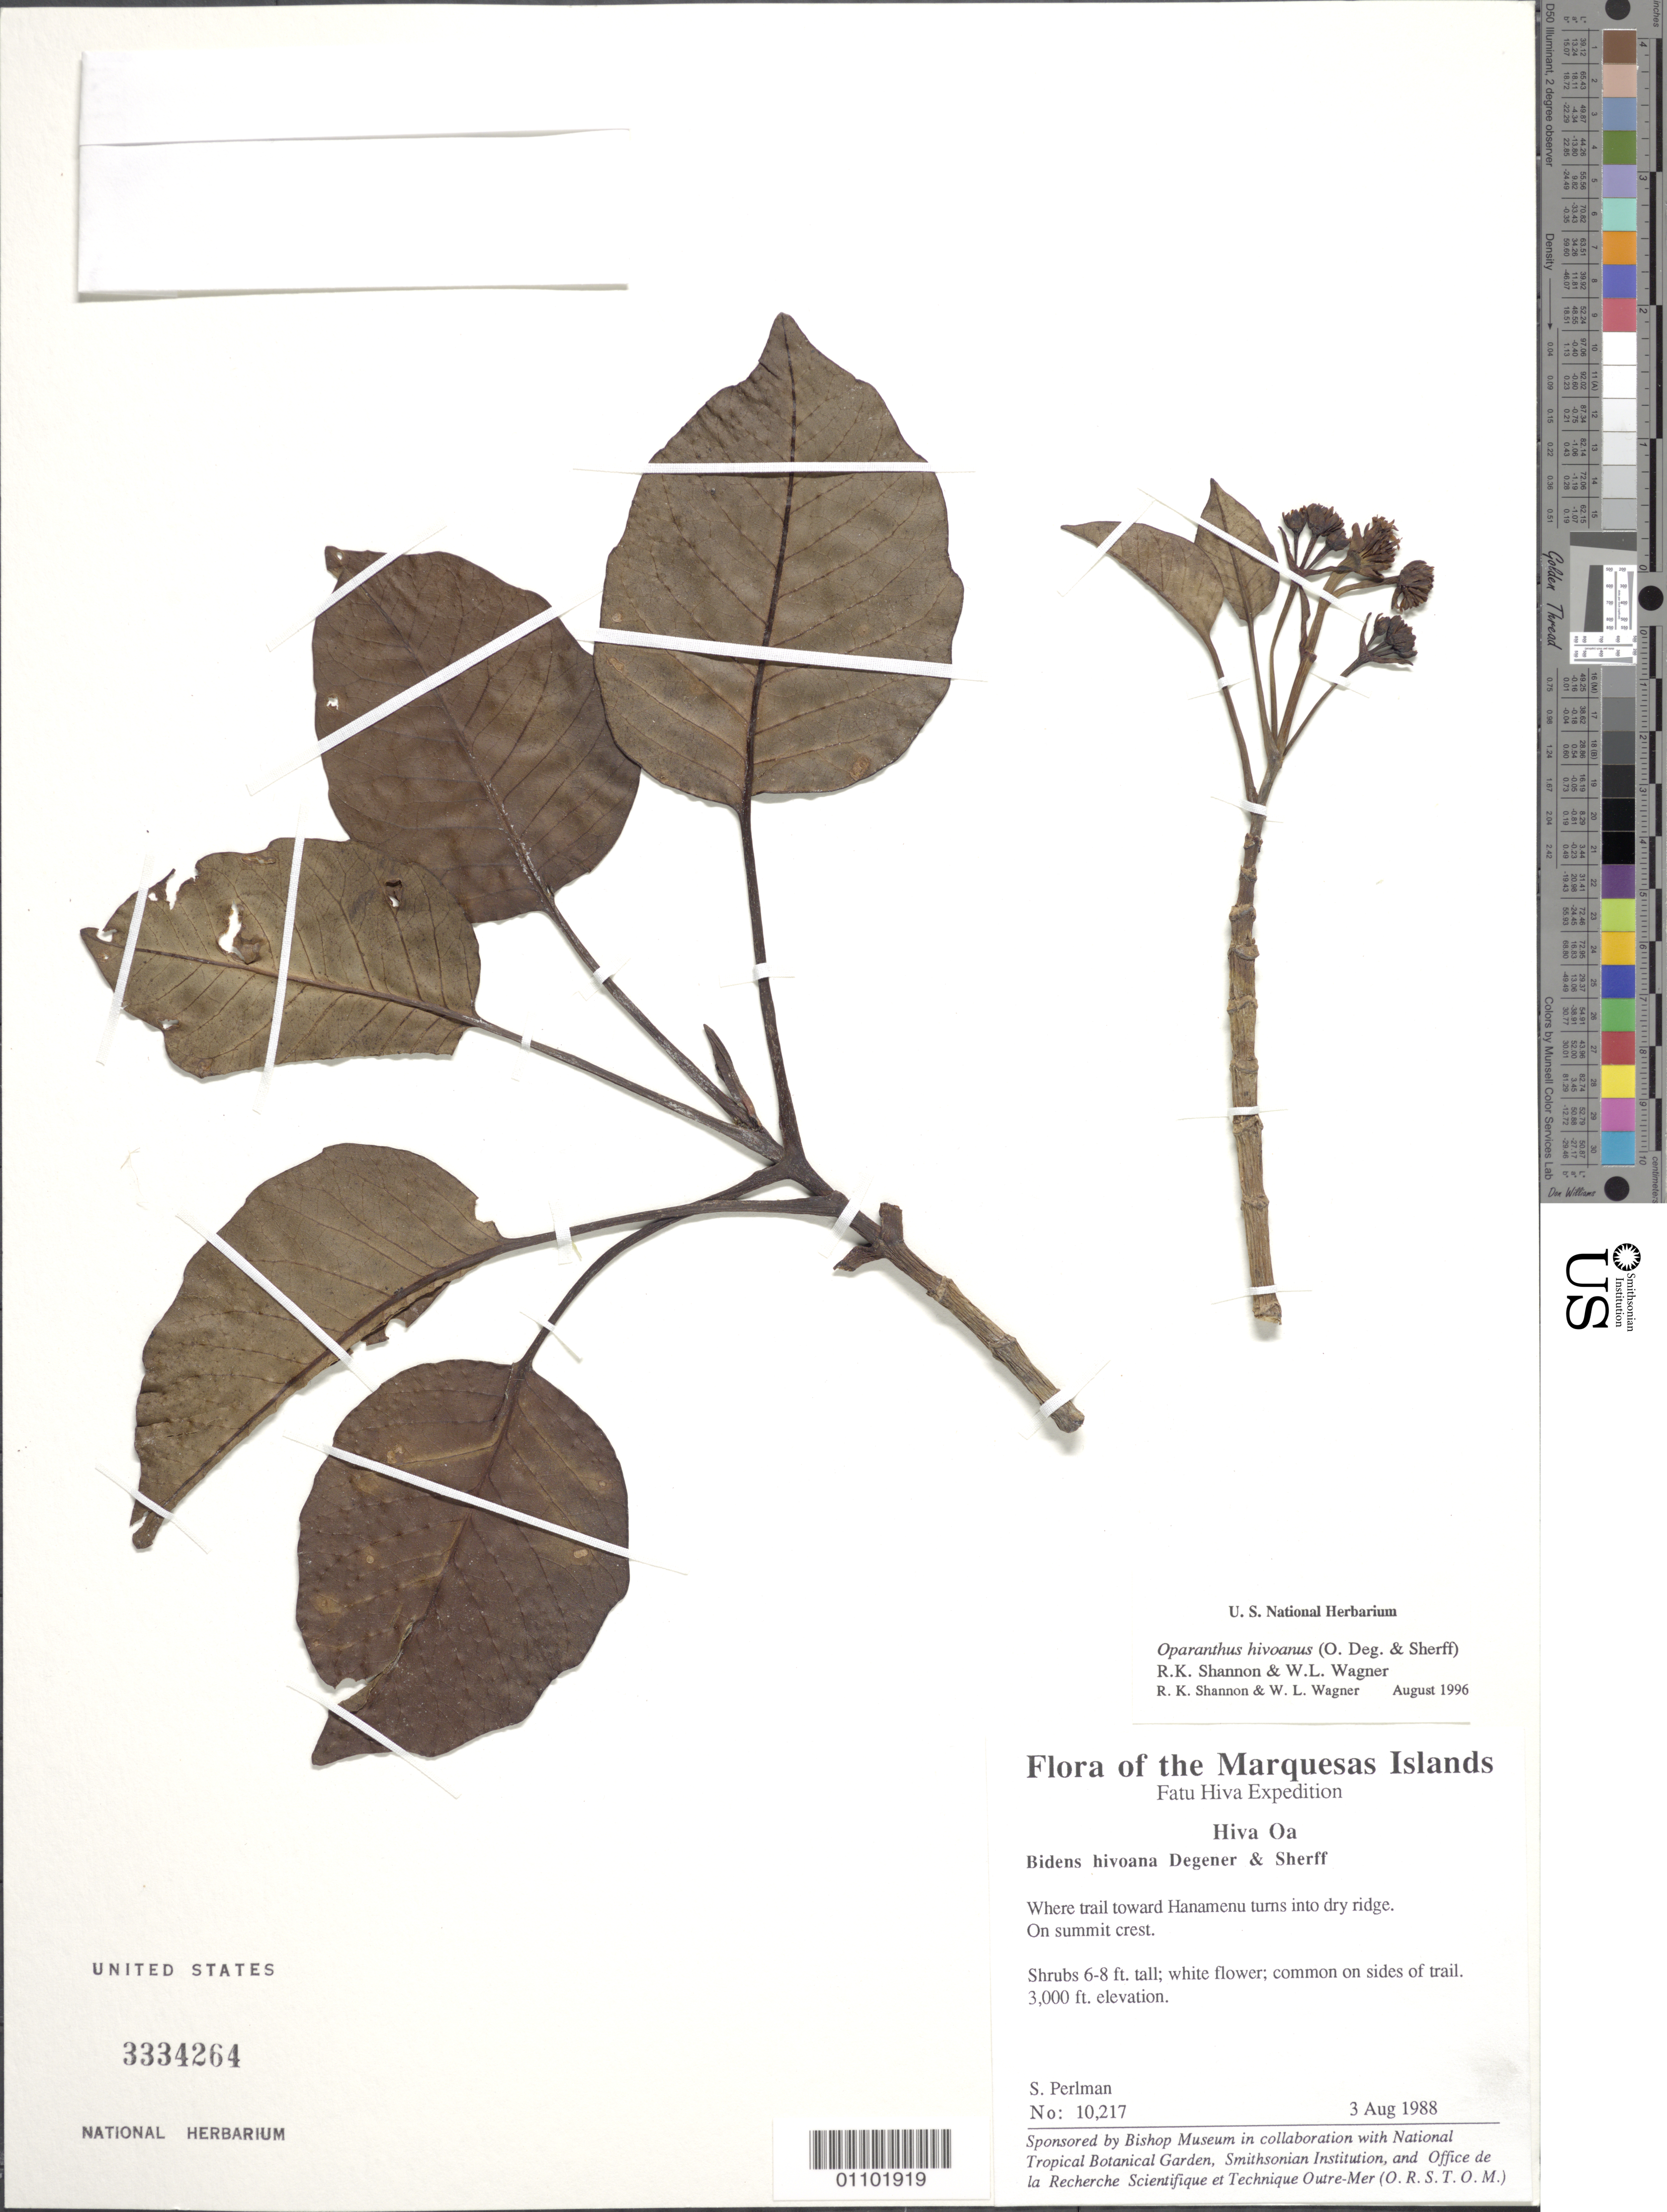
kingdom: Plantae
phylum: Tracheophyta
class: Magnoliopsida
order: Asterales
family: Asteraceae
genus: Oparanthus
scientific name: Oparanthus hivoanus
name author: (Deg. & Sherff) R.K. Shannon & W.L. Wagner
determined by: Shannon, R. K.; Wagner, W. L.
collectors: S. P. Perlman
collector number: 10217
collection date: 1988-08-03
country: French Polynesia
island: Hiva Oa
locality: Where trail toward Hanamenu turns into dry ridge, on summit crest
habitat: Common on sides of trail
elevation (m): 914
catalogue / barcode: US 3334264